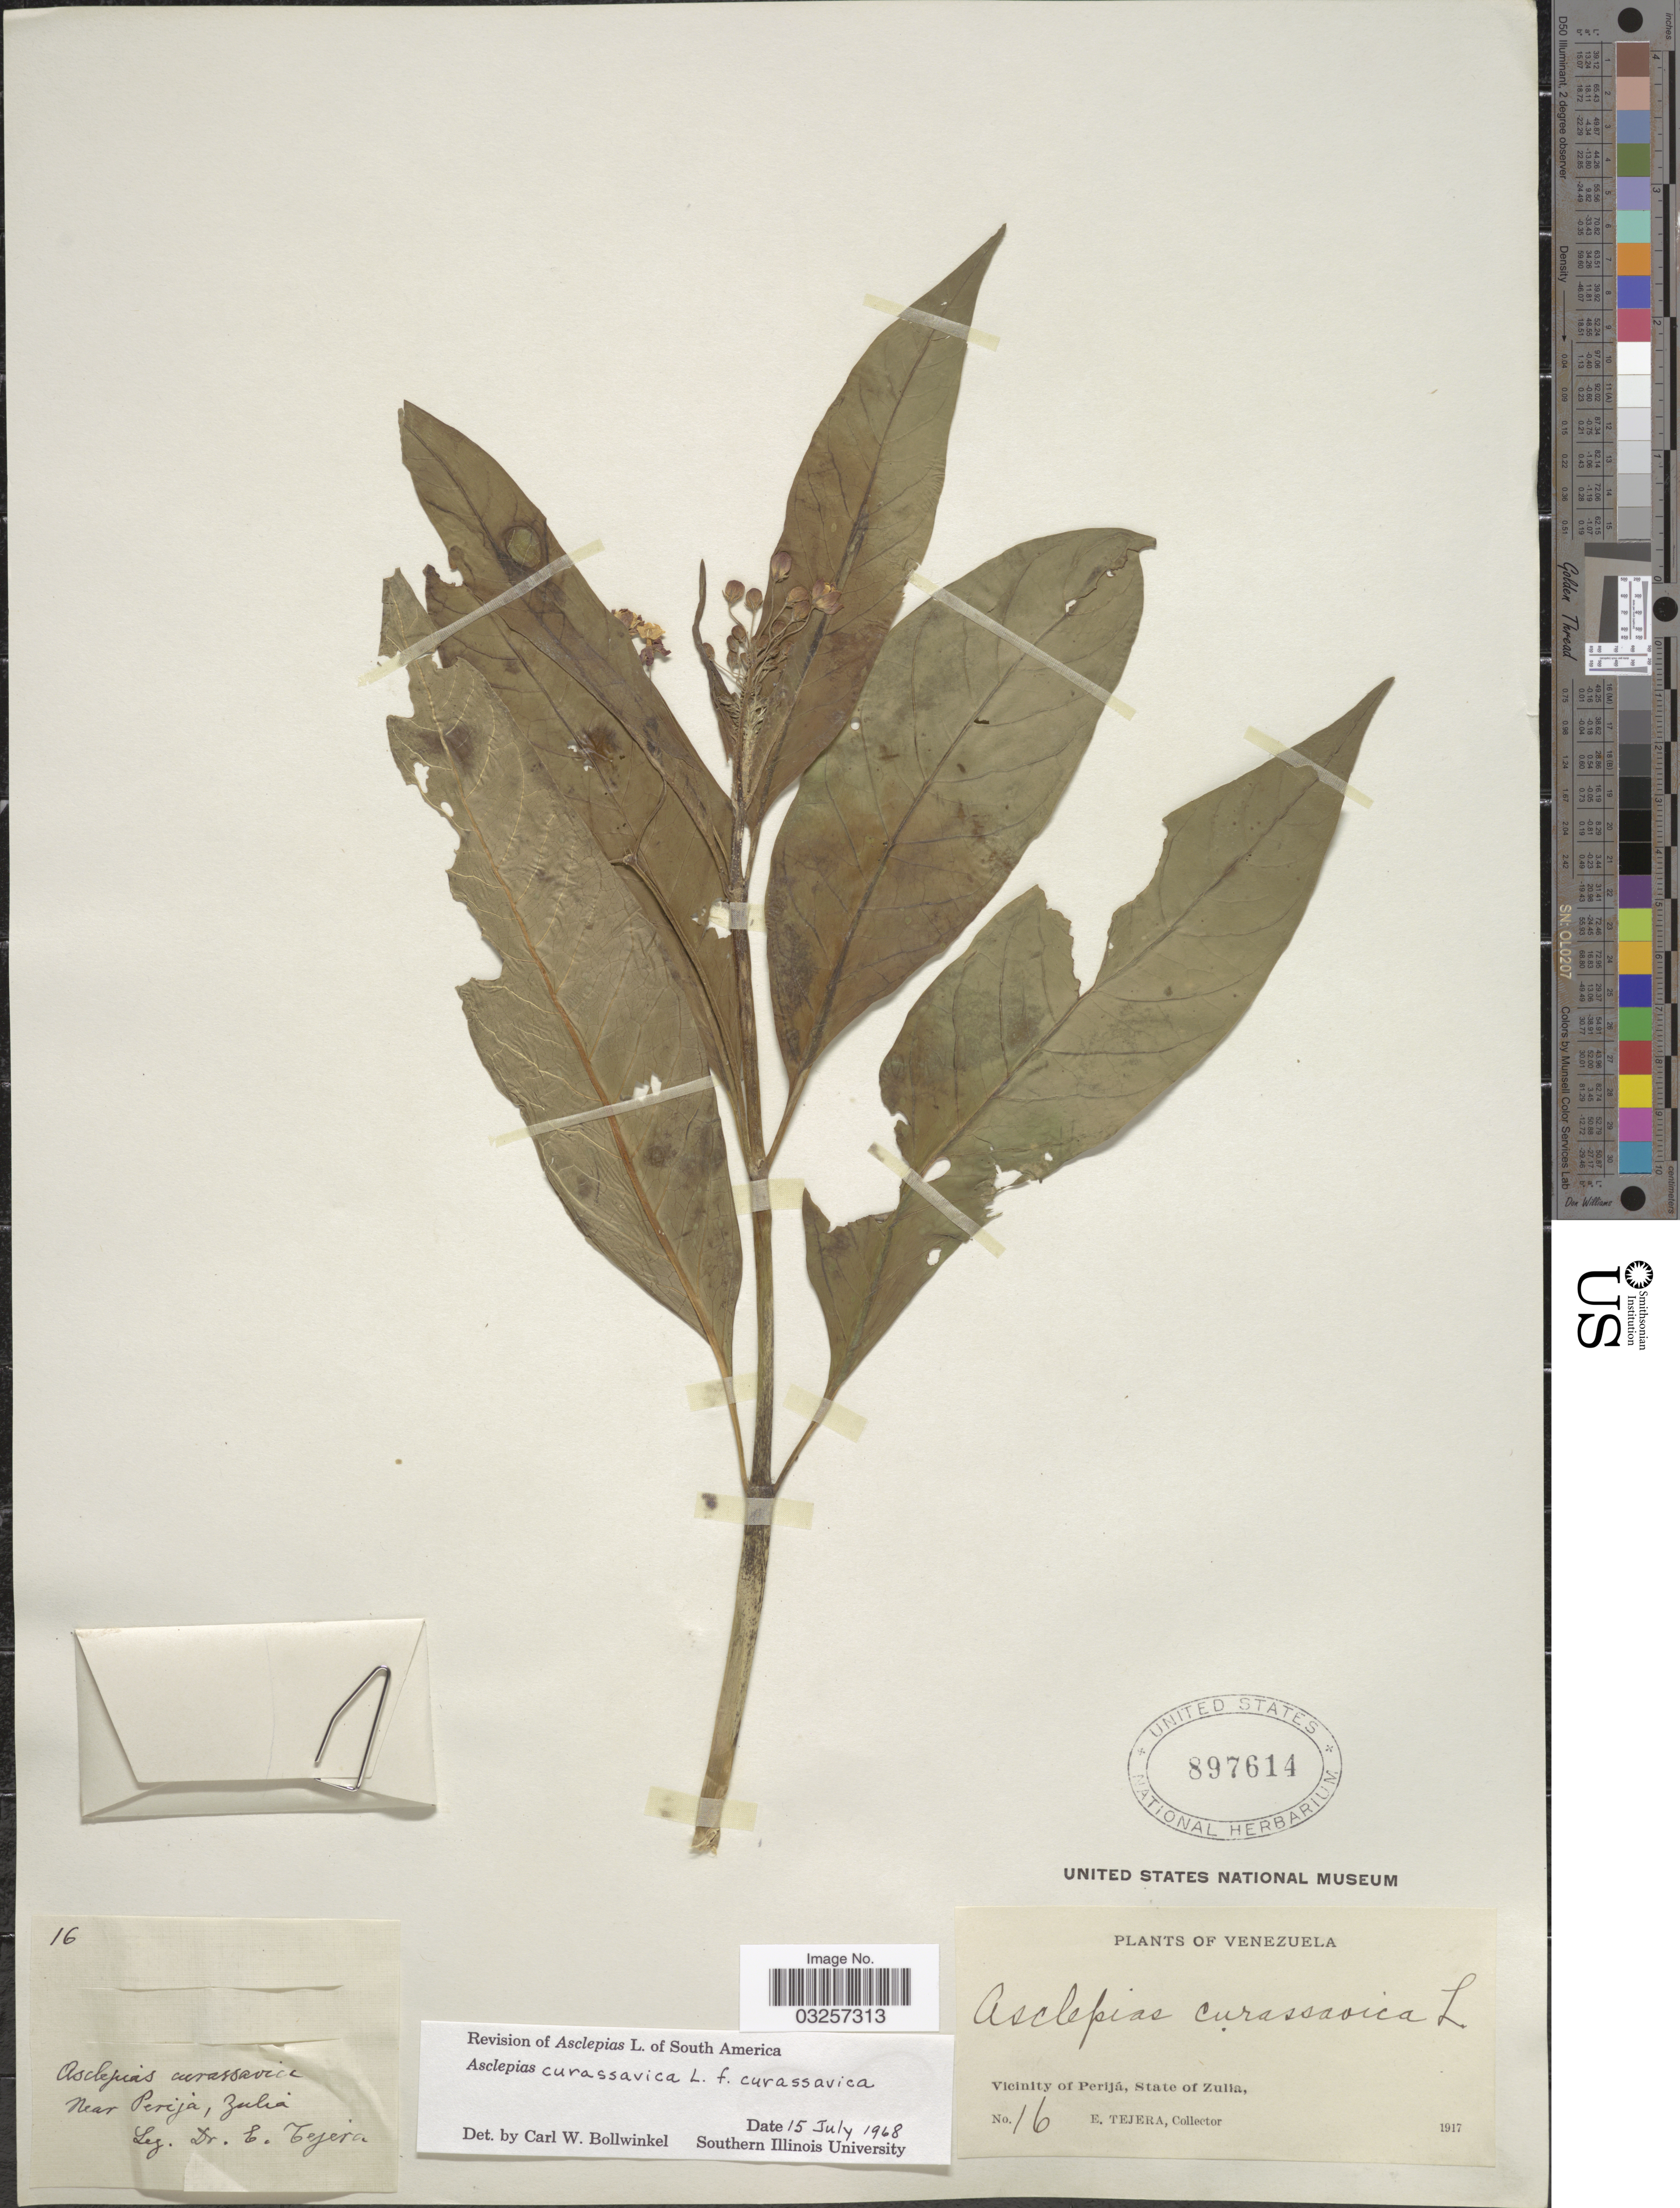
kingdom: Plantae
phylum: Tracheophyta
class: Magnoliopsida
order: Gentianales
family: Apocynaceae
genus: Asclepias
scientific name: Asclepias curassavica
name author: L.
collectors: E. Tejera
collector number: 16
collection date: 1917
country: Venezuela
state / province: Zulia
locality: Vicinity of Perijá, State of Zulia.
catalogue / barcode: US 897614